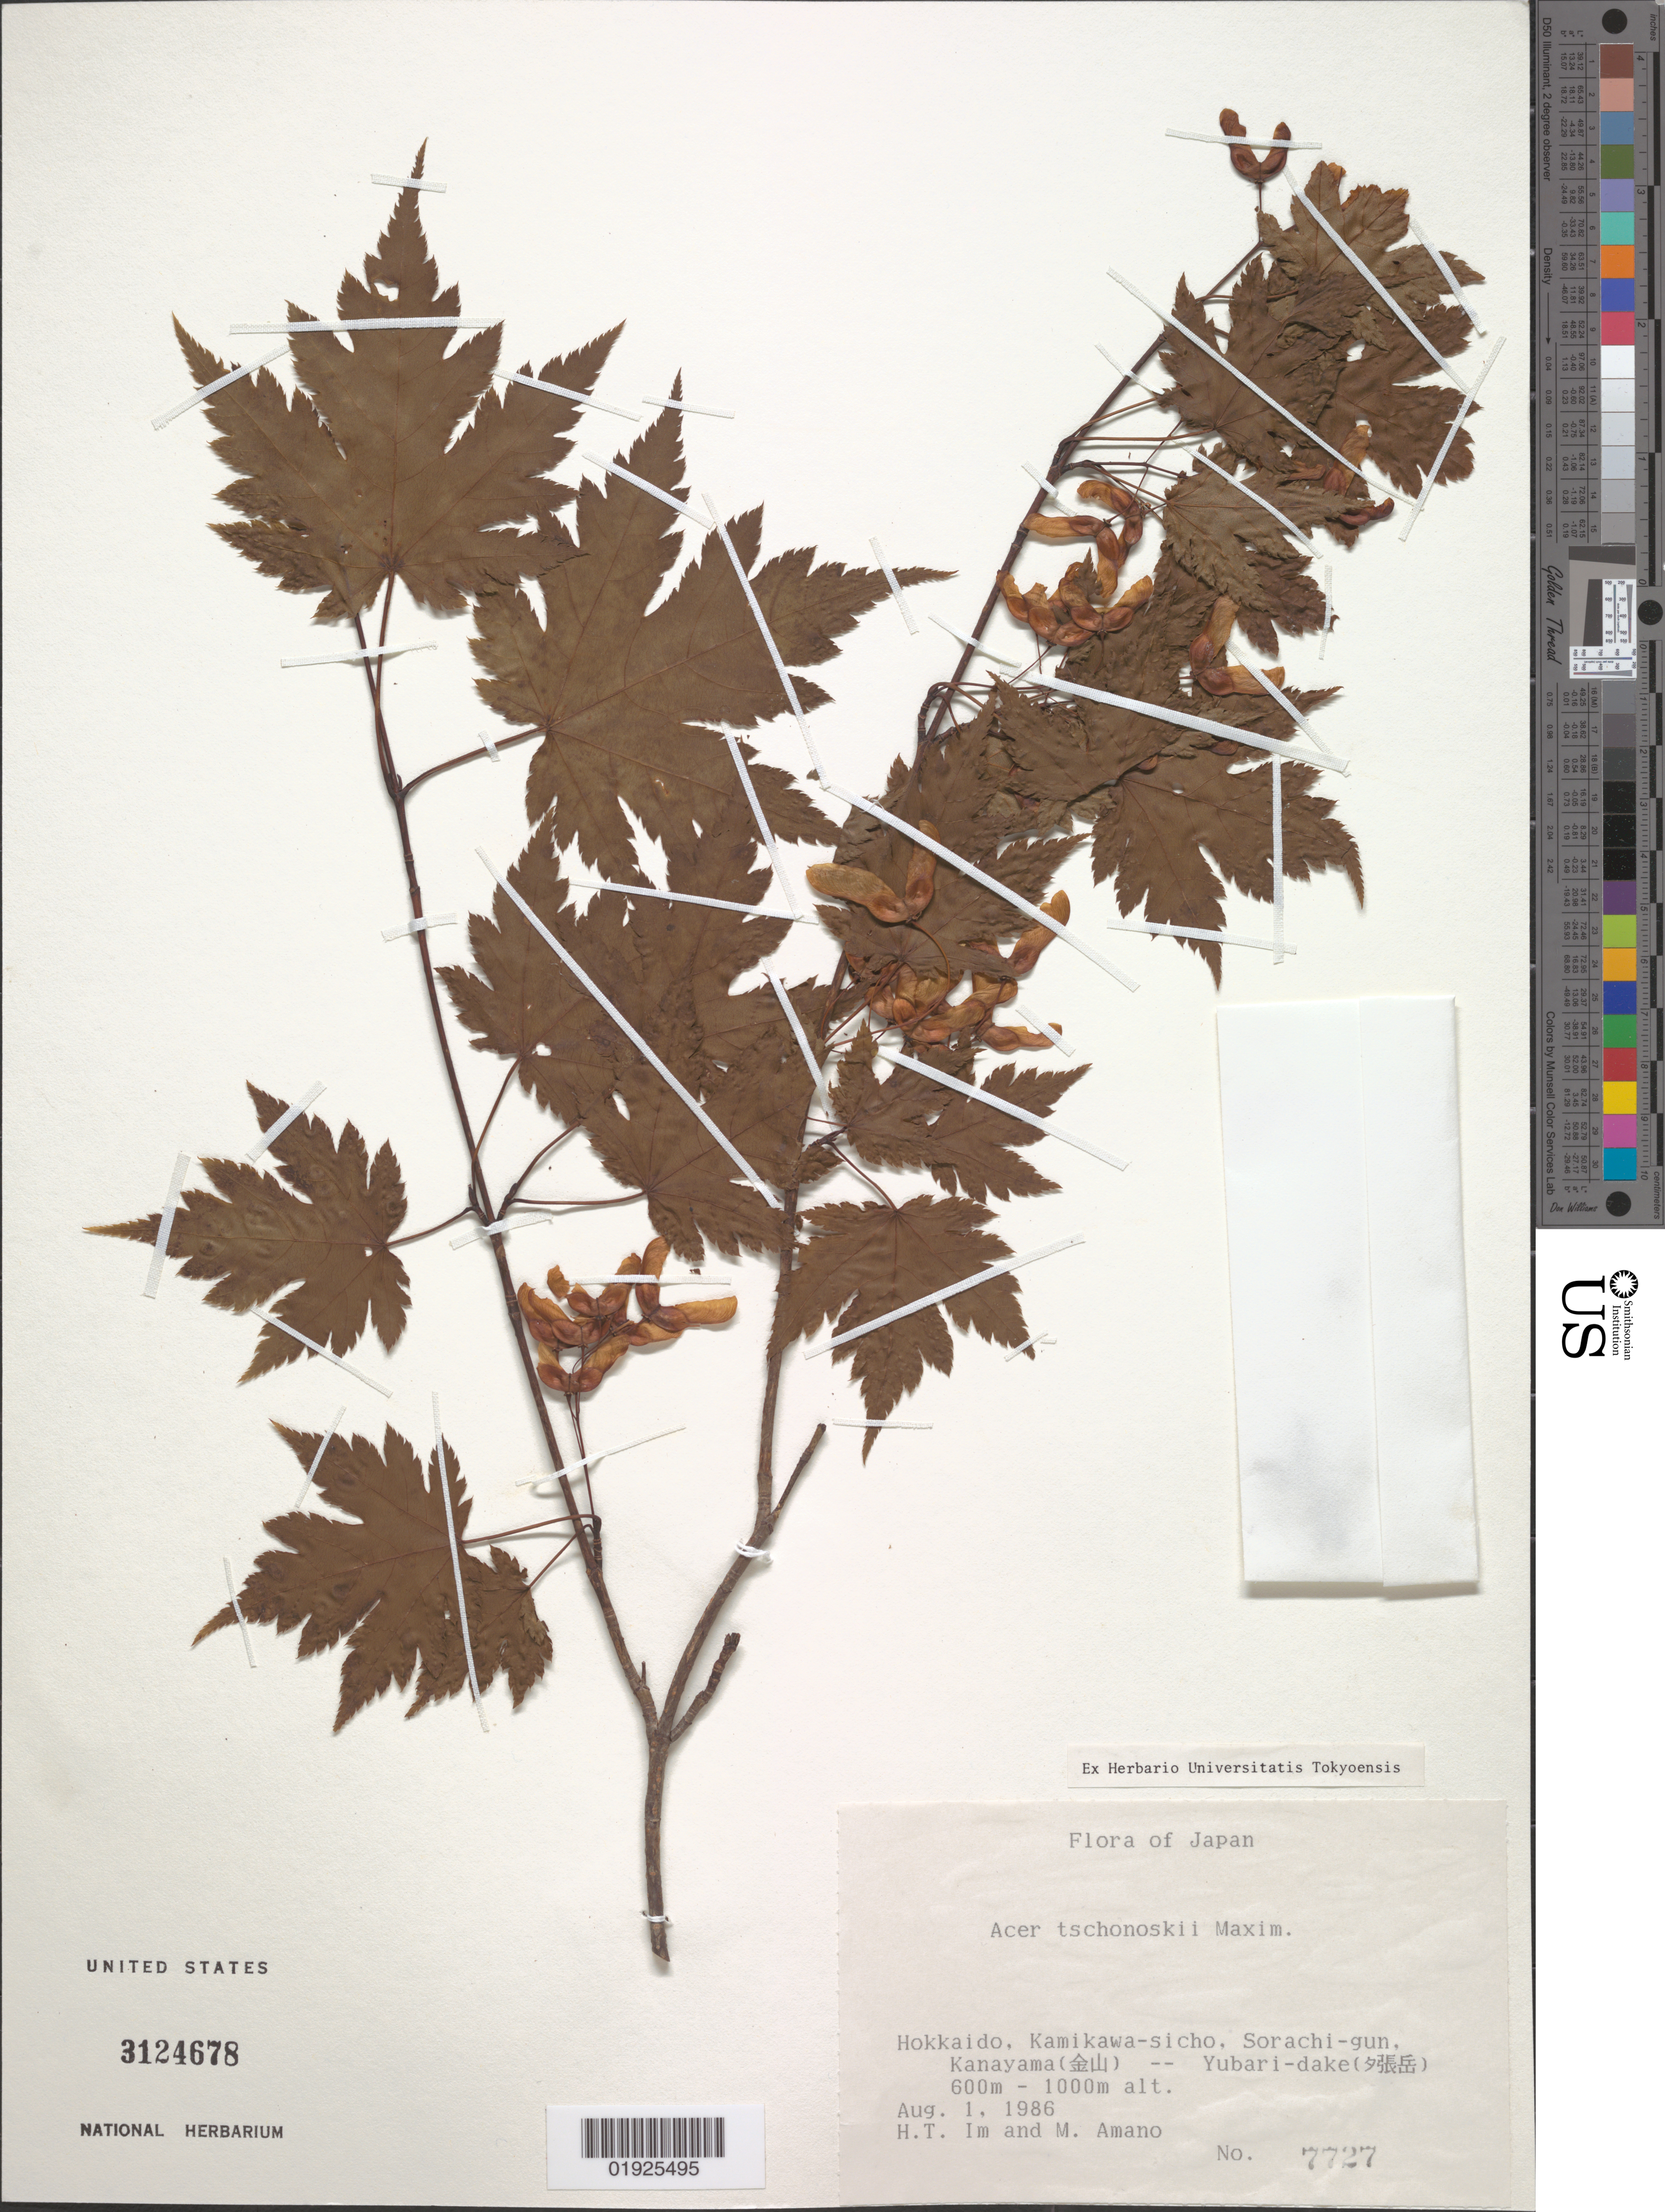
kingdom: Plantae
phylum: Tracheophyta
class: Magnoliopsida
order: Sapindales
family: Sapindaceae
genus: Acer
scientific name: Acer tschonoskii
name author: Maxim.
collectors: H. Im & M. Amano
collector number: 7727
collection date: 1986-08-01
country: Japan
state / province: Hokkaido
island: Hokkaido I.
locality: Kamikawa-sicho. Sorachi-gun, Kanayama -- Yubari-dake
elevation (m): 600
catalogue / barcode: US 3124678